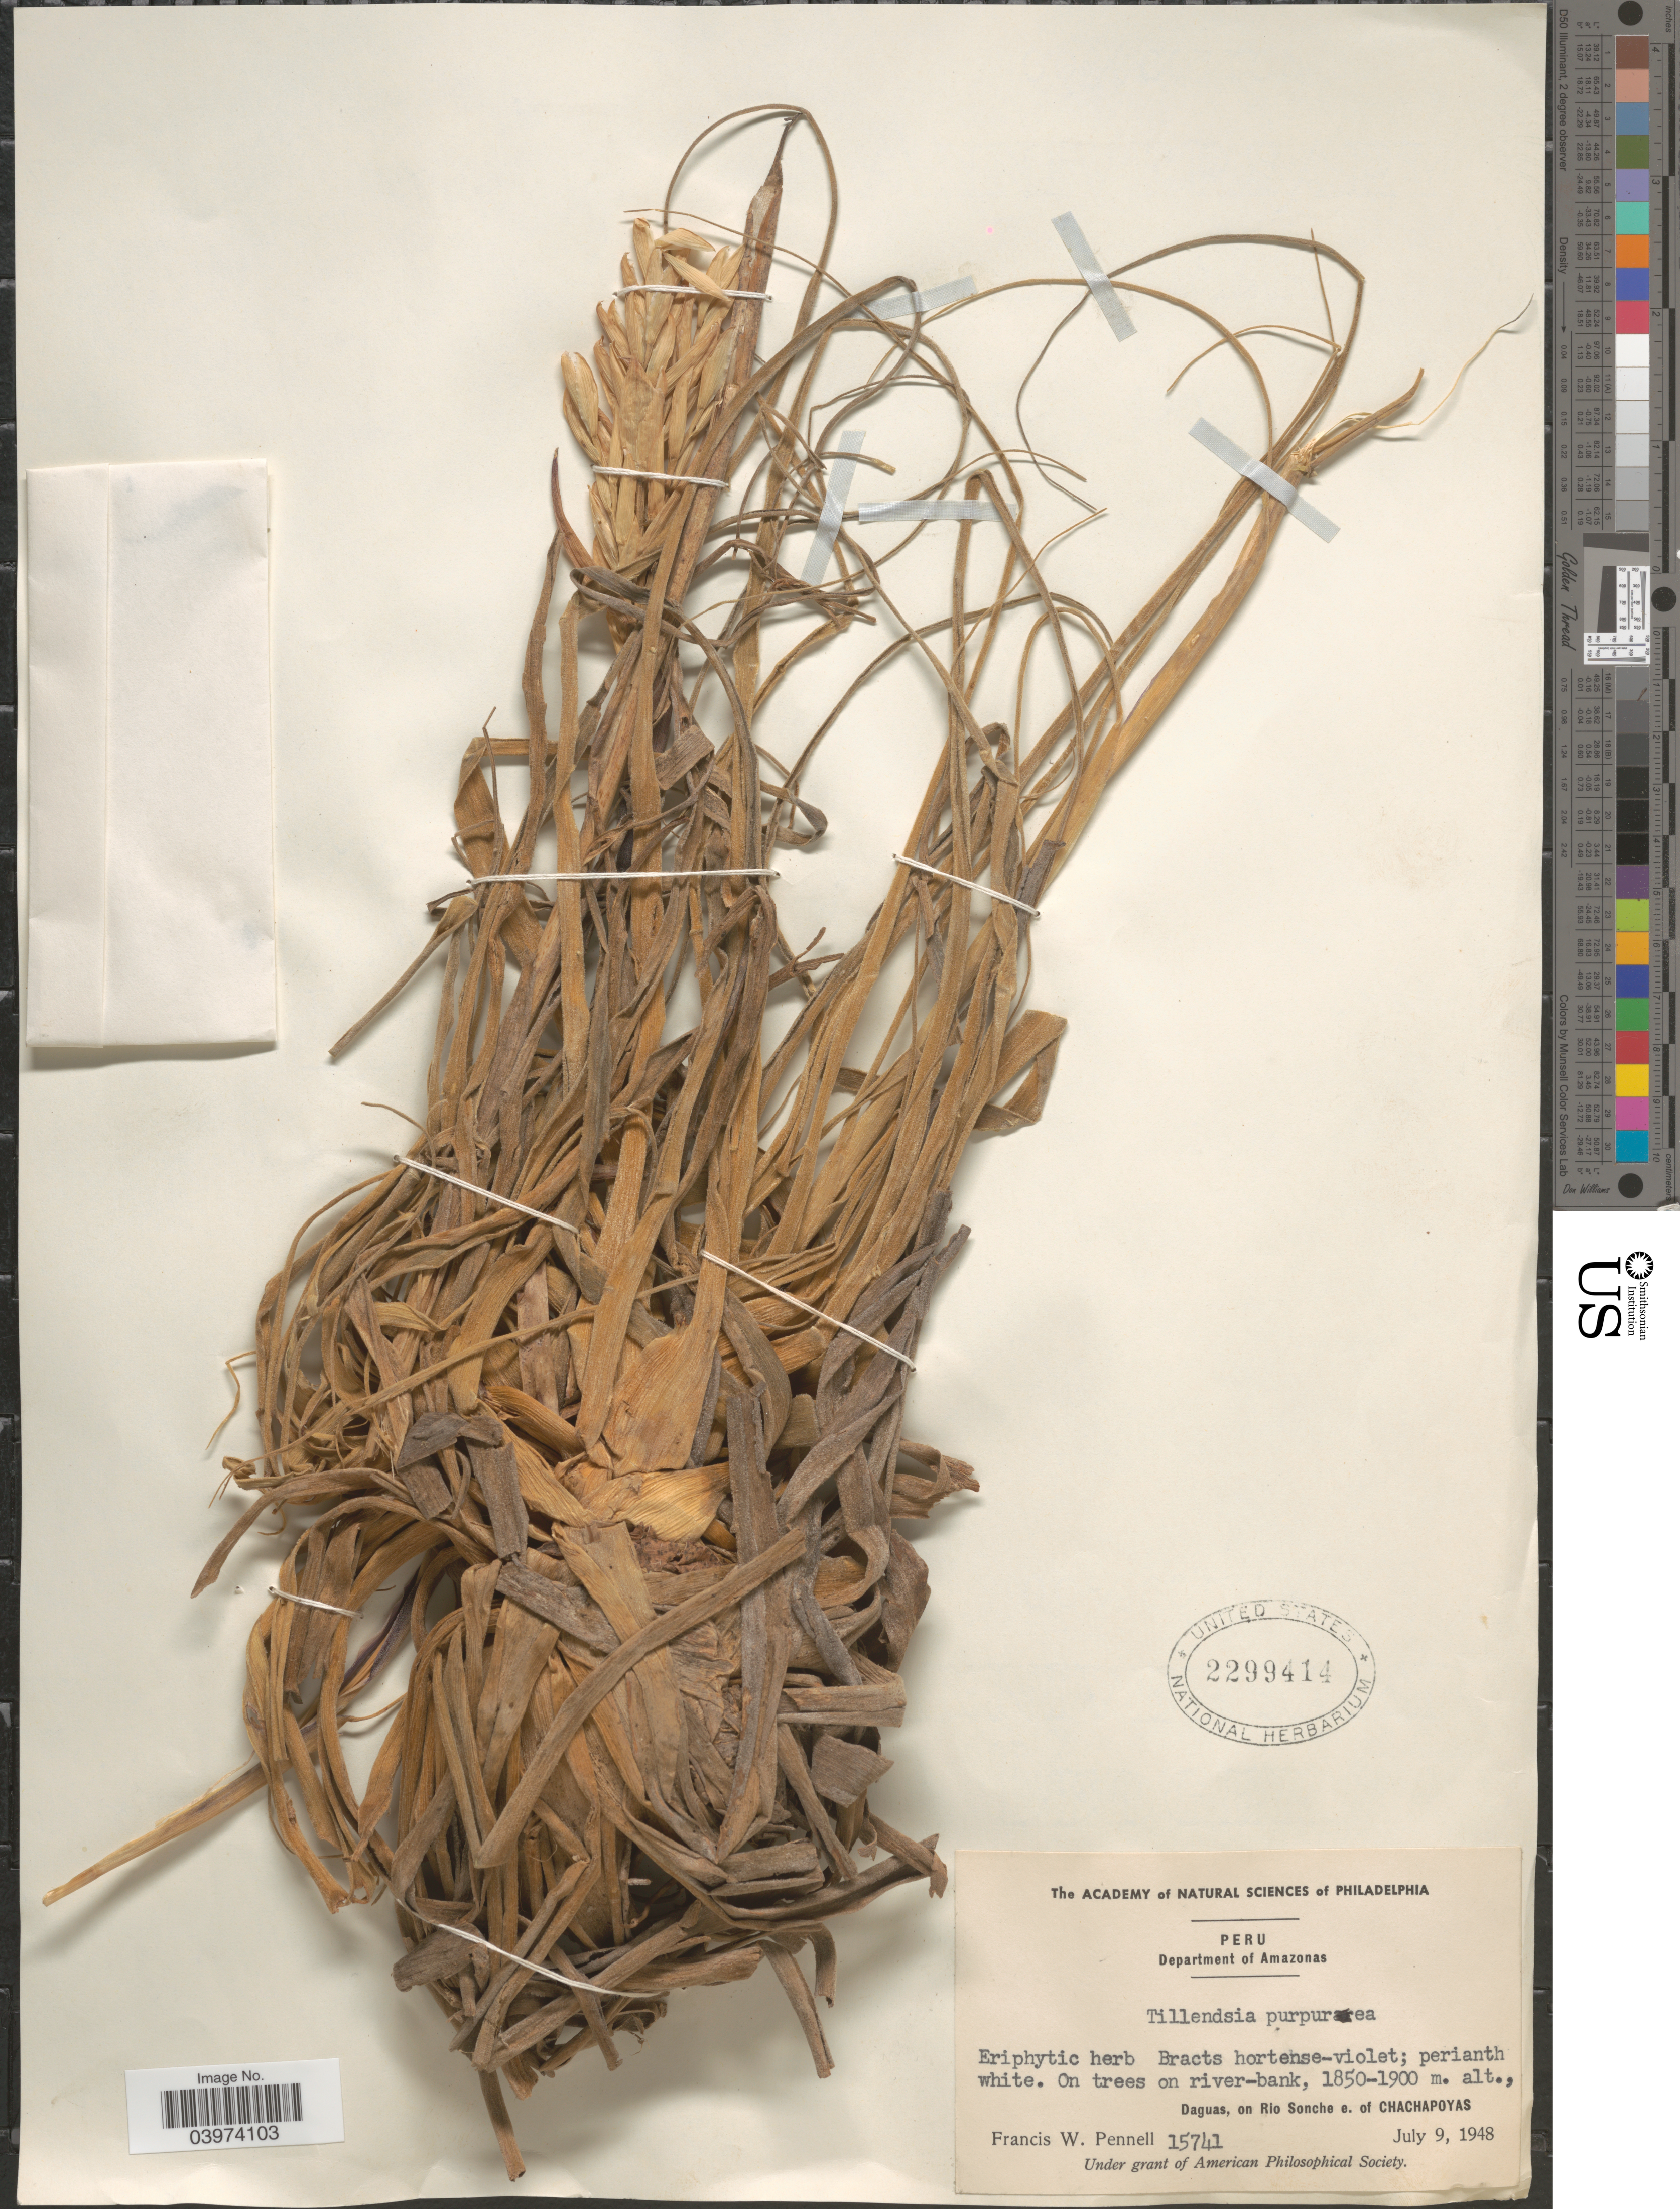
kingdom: Plantae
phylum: Tracheophyta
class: Liliopsida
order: Poales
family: Bromeliaceae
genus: Tillandsia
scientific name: Tillandsia purpurea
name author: Ruiz & Pav.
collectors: F. W. Pennell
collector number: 15741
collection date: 1948-07-09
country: Peru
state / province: Amazonas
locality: Daguas, on Rio Soncho, e. of Chachapoyas.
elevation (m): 1850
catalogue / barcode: US 2299414